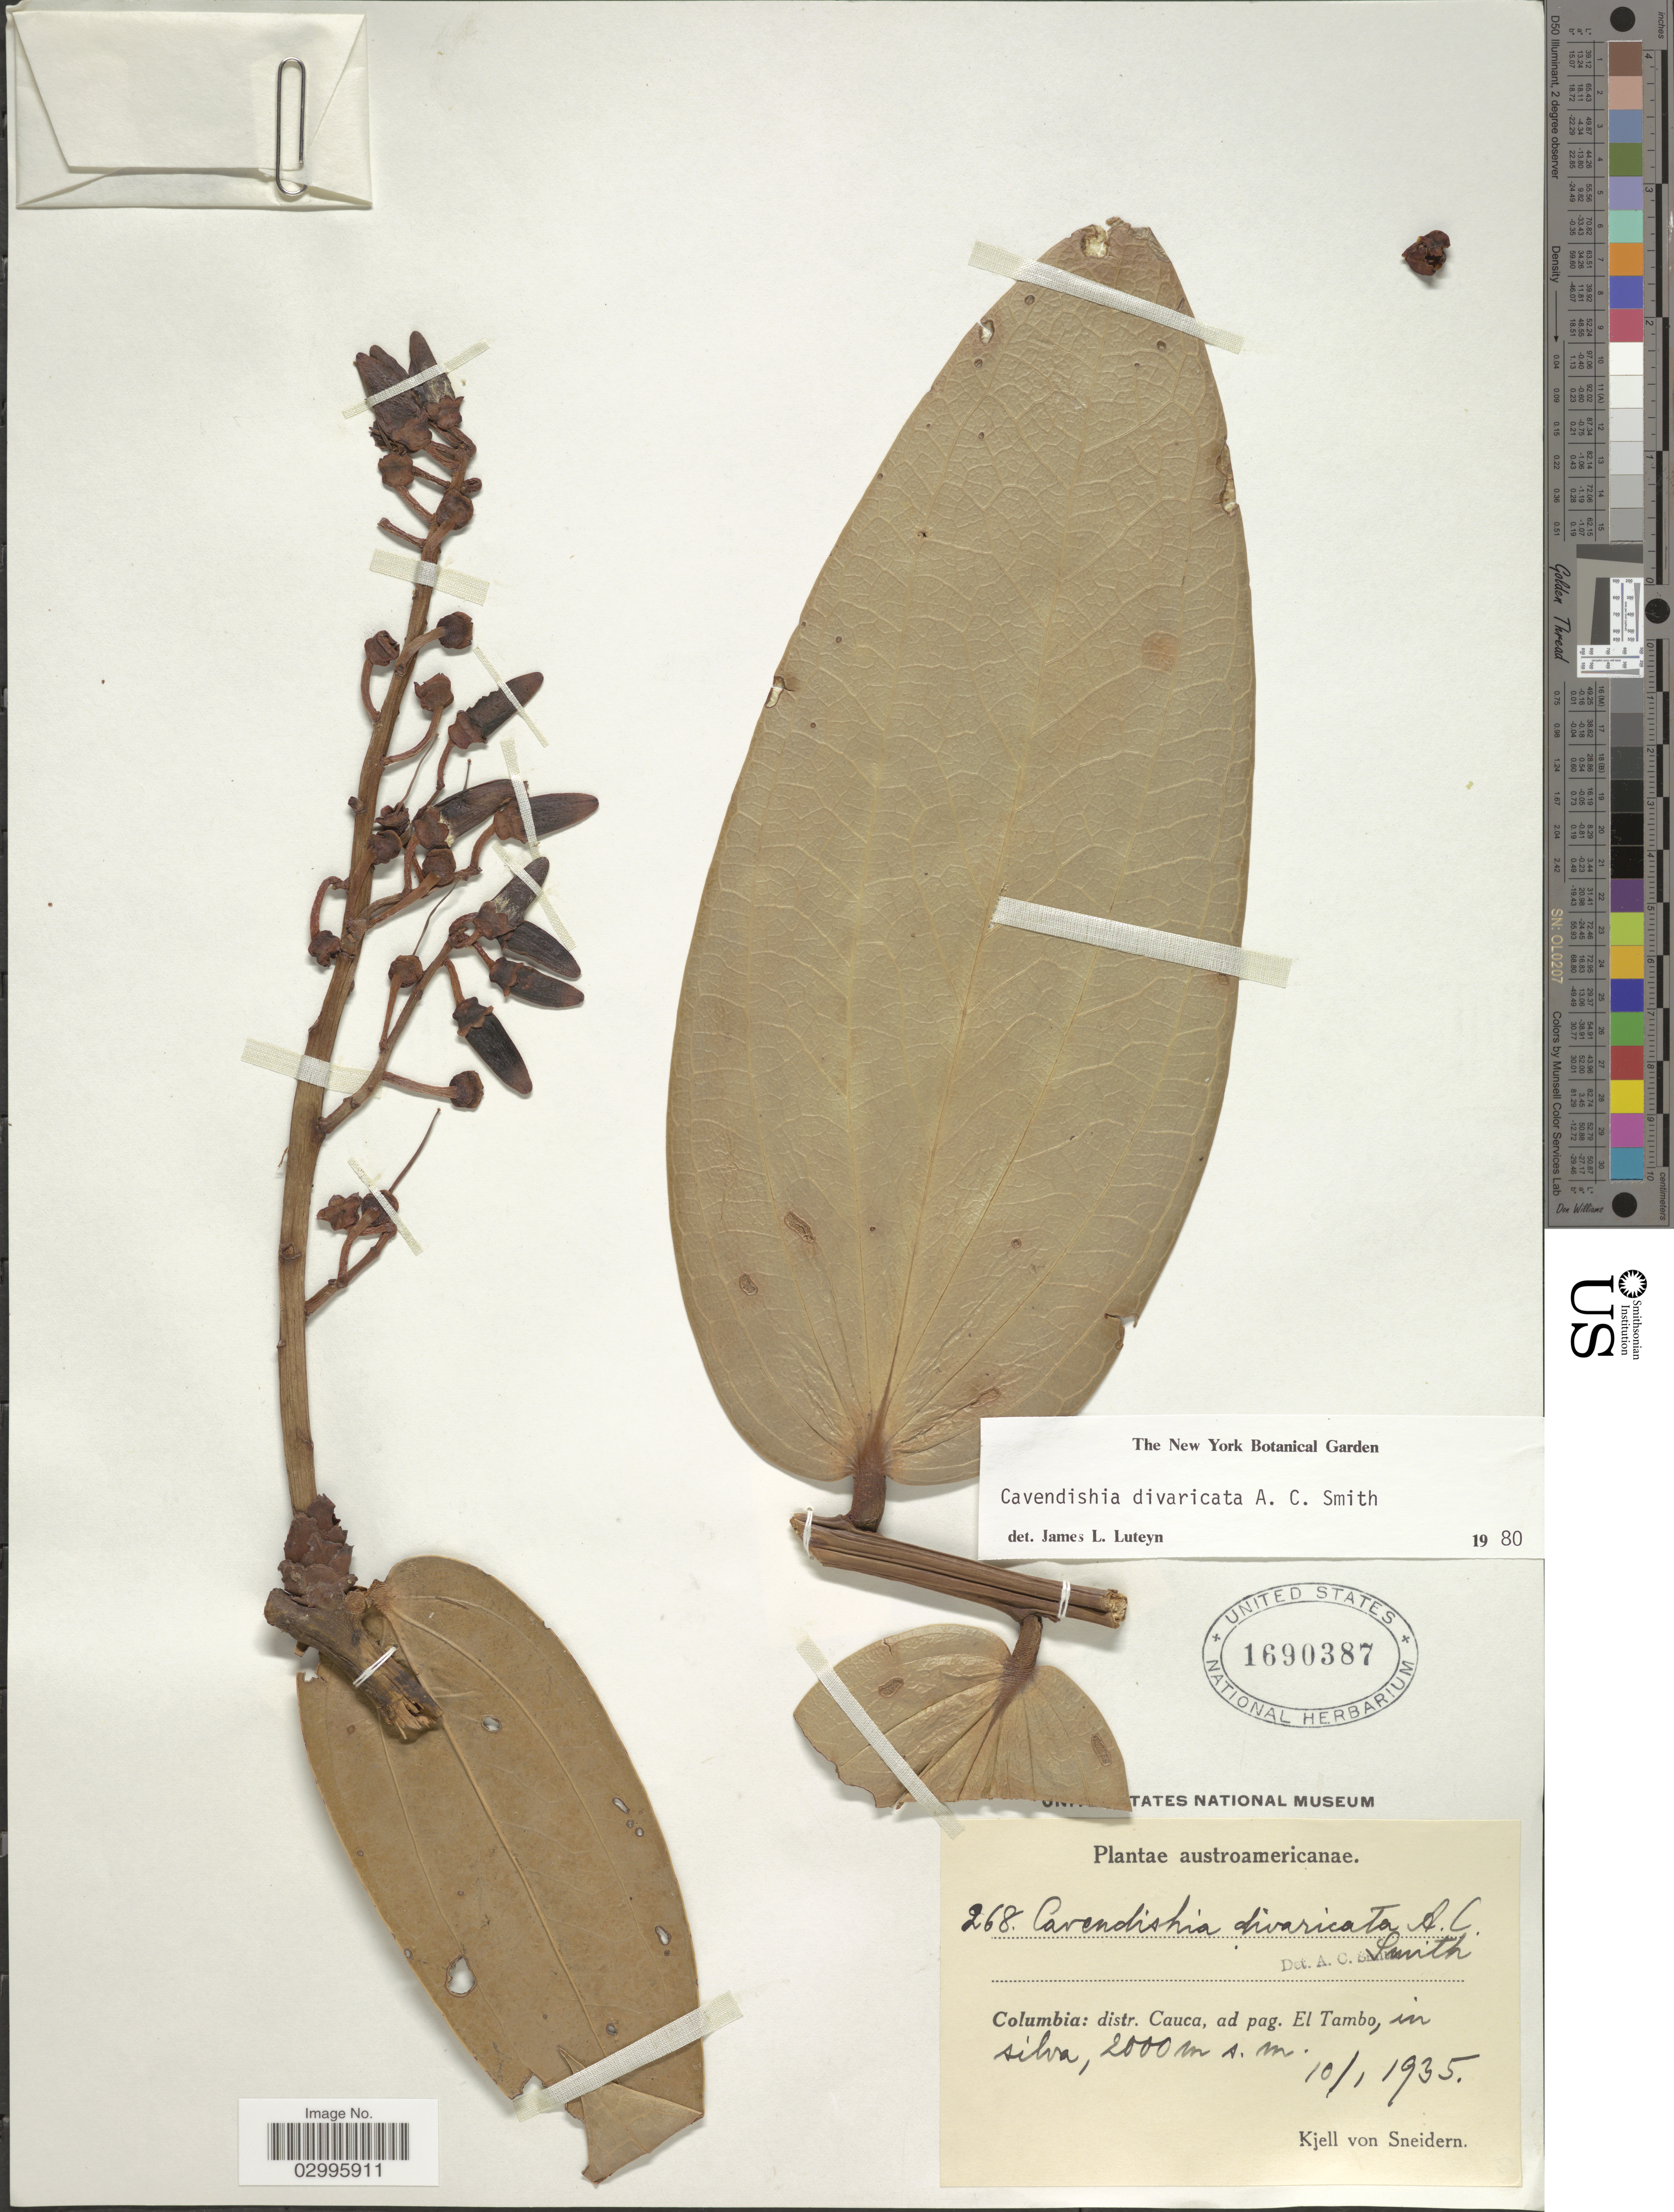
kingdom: Plantae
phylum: Tracheophyta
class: Magnoliopsida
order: Ericales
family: Ericaceae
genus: Cavendishia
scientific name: Cavendishia divaricata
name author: A.C. Sm.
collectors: K. von Sneidern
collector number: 268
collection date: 1935-01-10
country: Colombia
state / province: Cauca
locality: Distr. Cauca, ad pag. El Tambo, in silva.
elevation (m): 2000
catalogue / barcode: US 1690387